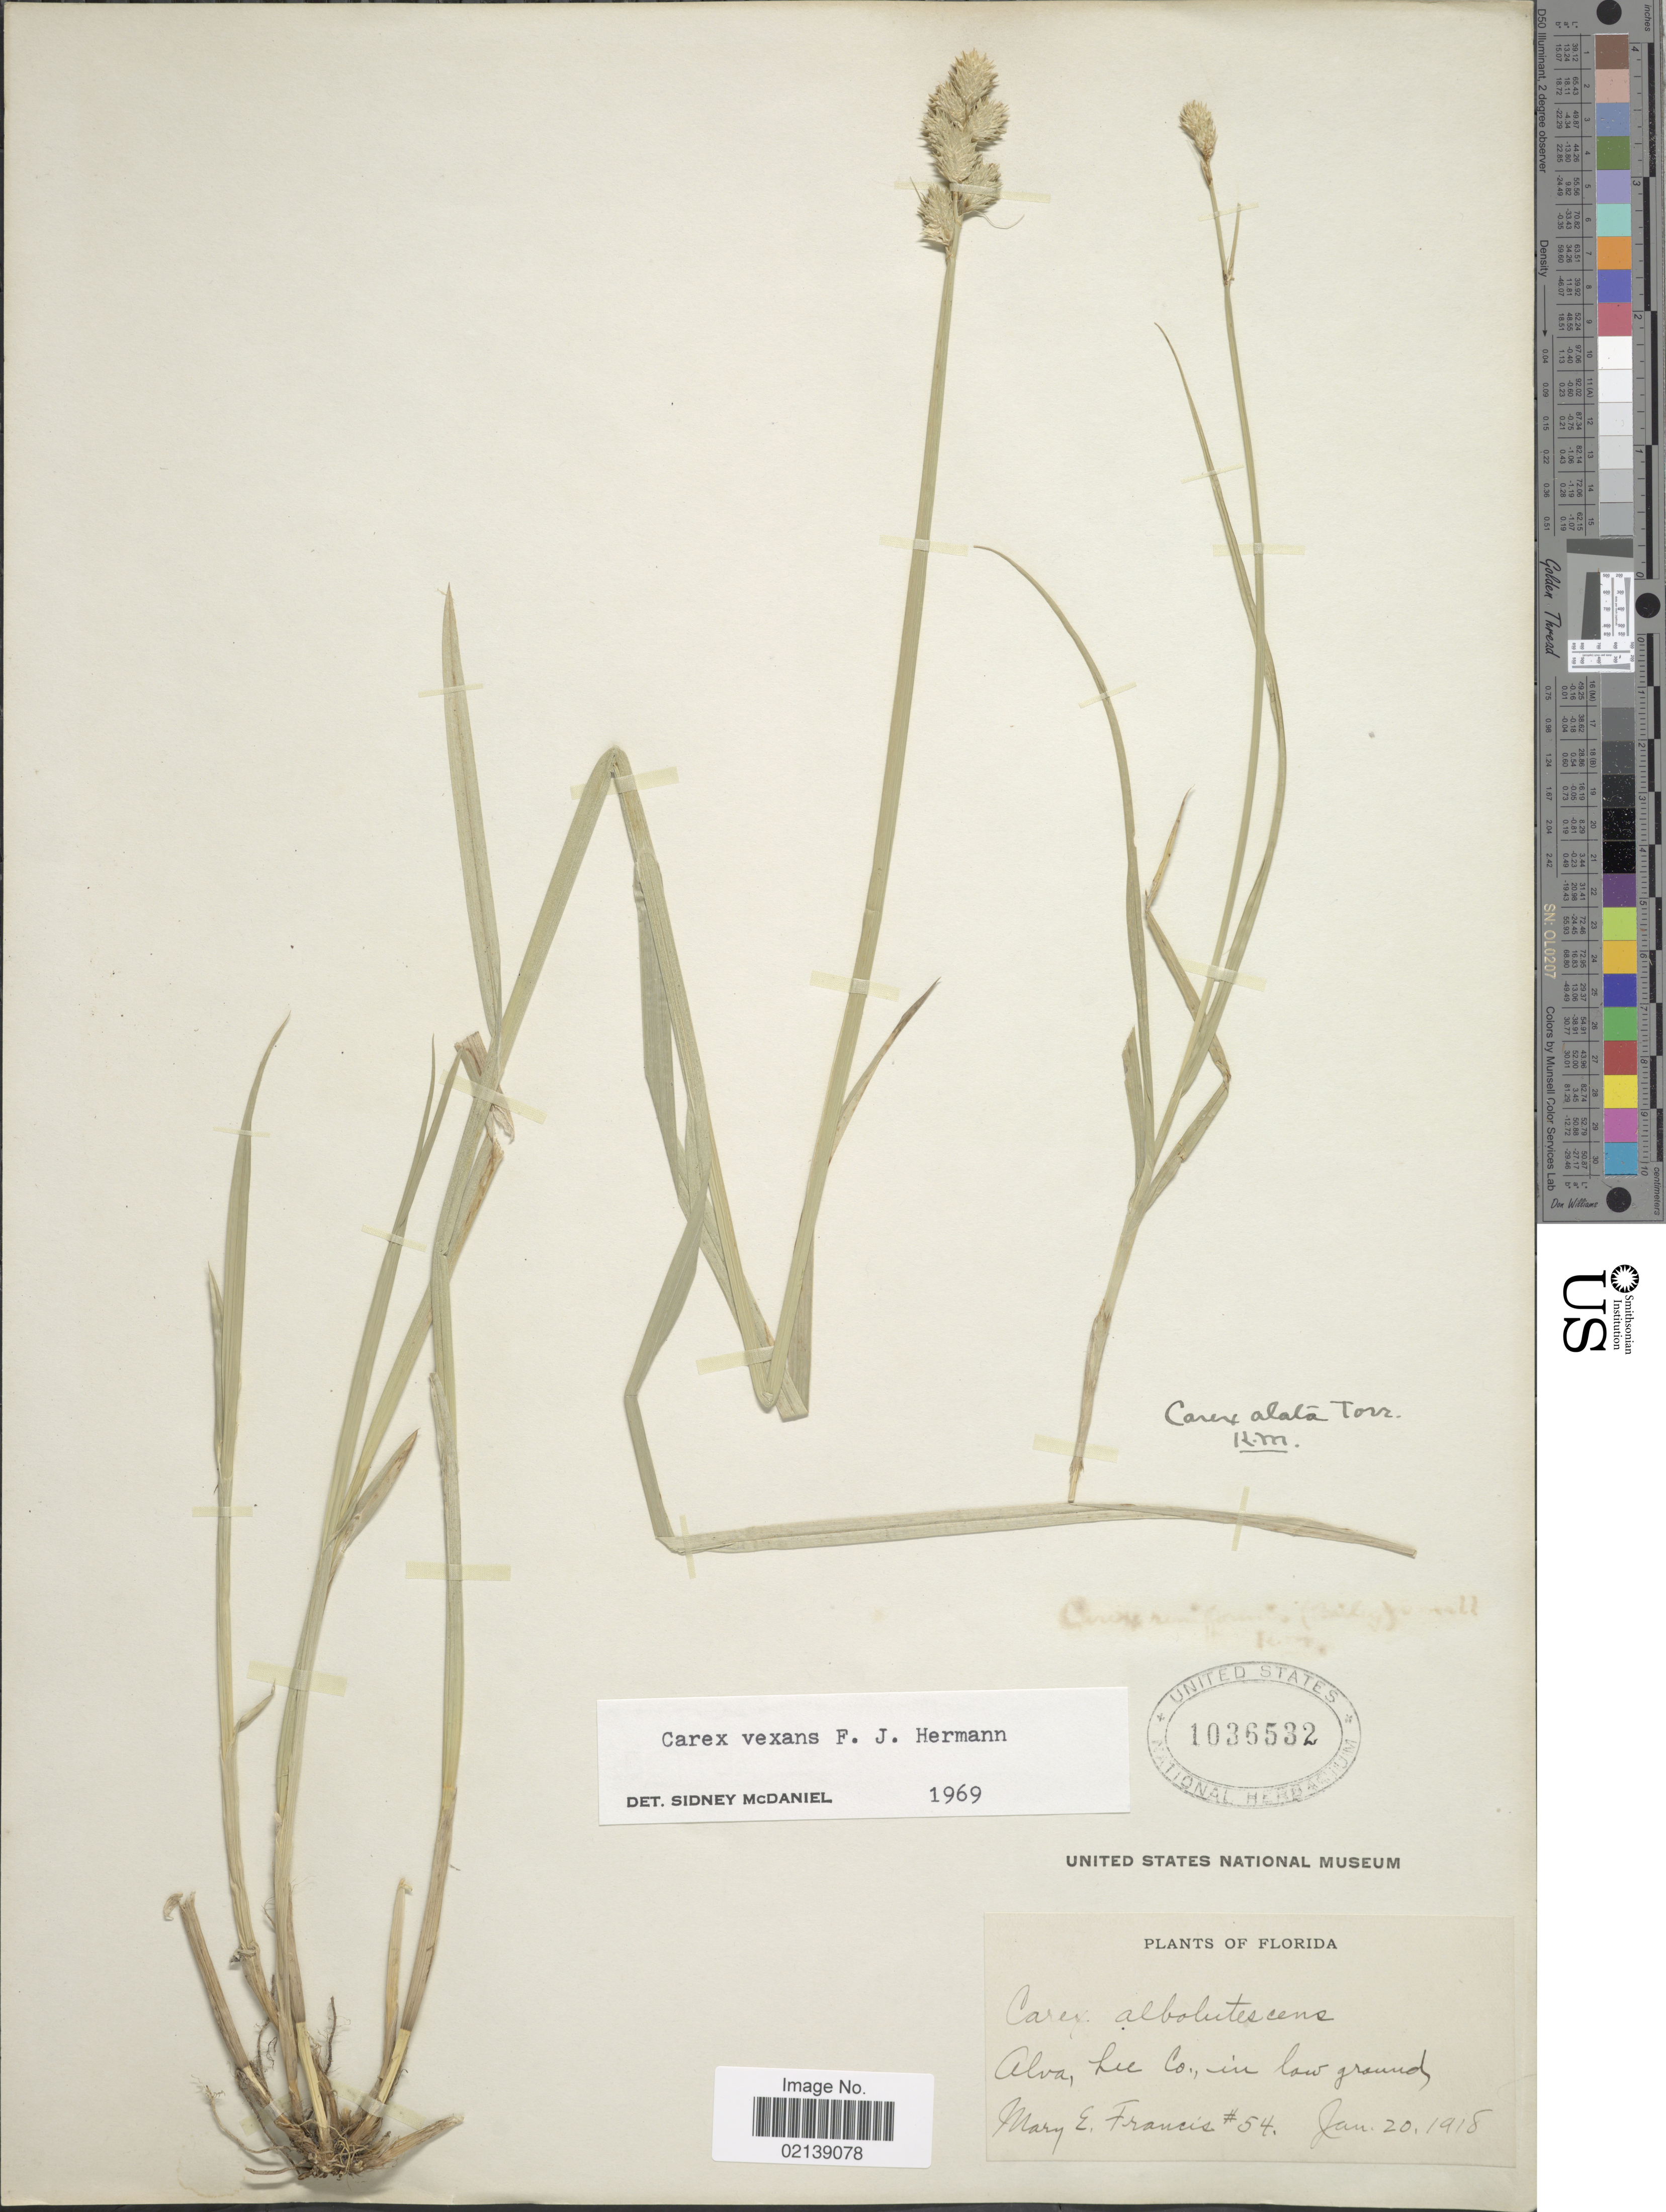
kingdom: Plantae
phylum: Tracheophyta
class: Liliopsida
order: Poales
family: Cyperaceae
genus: Carex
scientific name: Carex vexans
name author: F.J. Herm.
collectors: M. E. Francis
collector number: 54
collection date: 1918-01-20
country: United States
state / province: Florida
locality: Alva, Lee Co., in low ground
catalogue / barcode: US 1036532